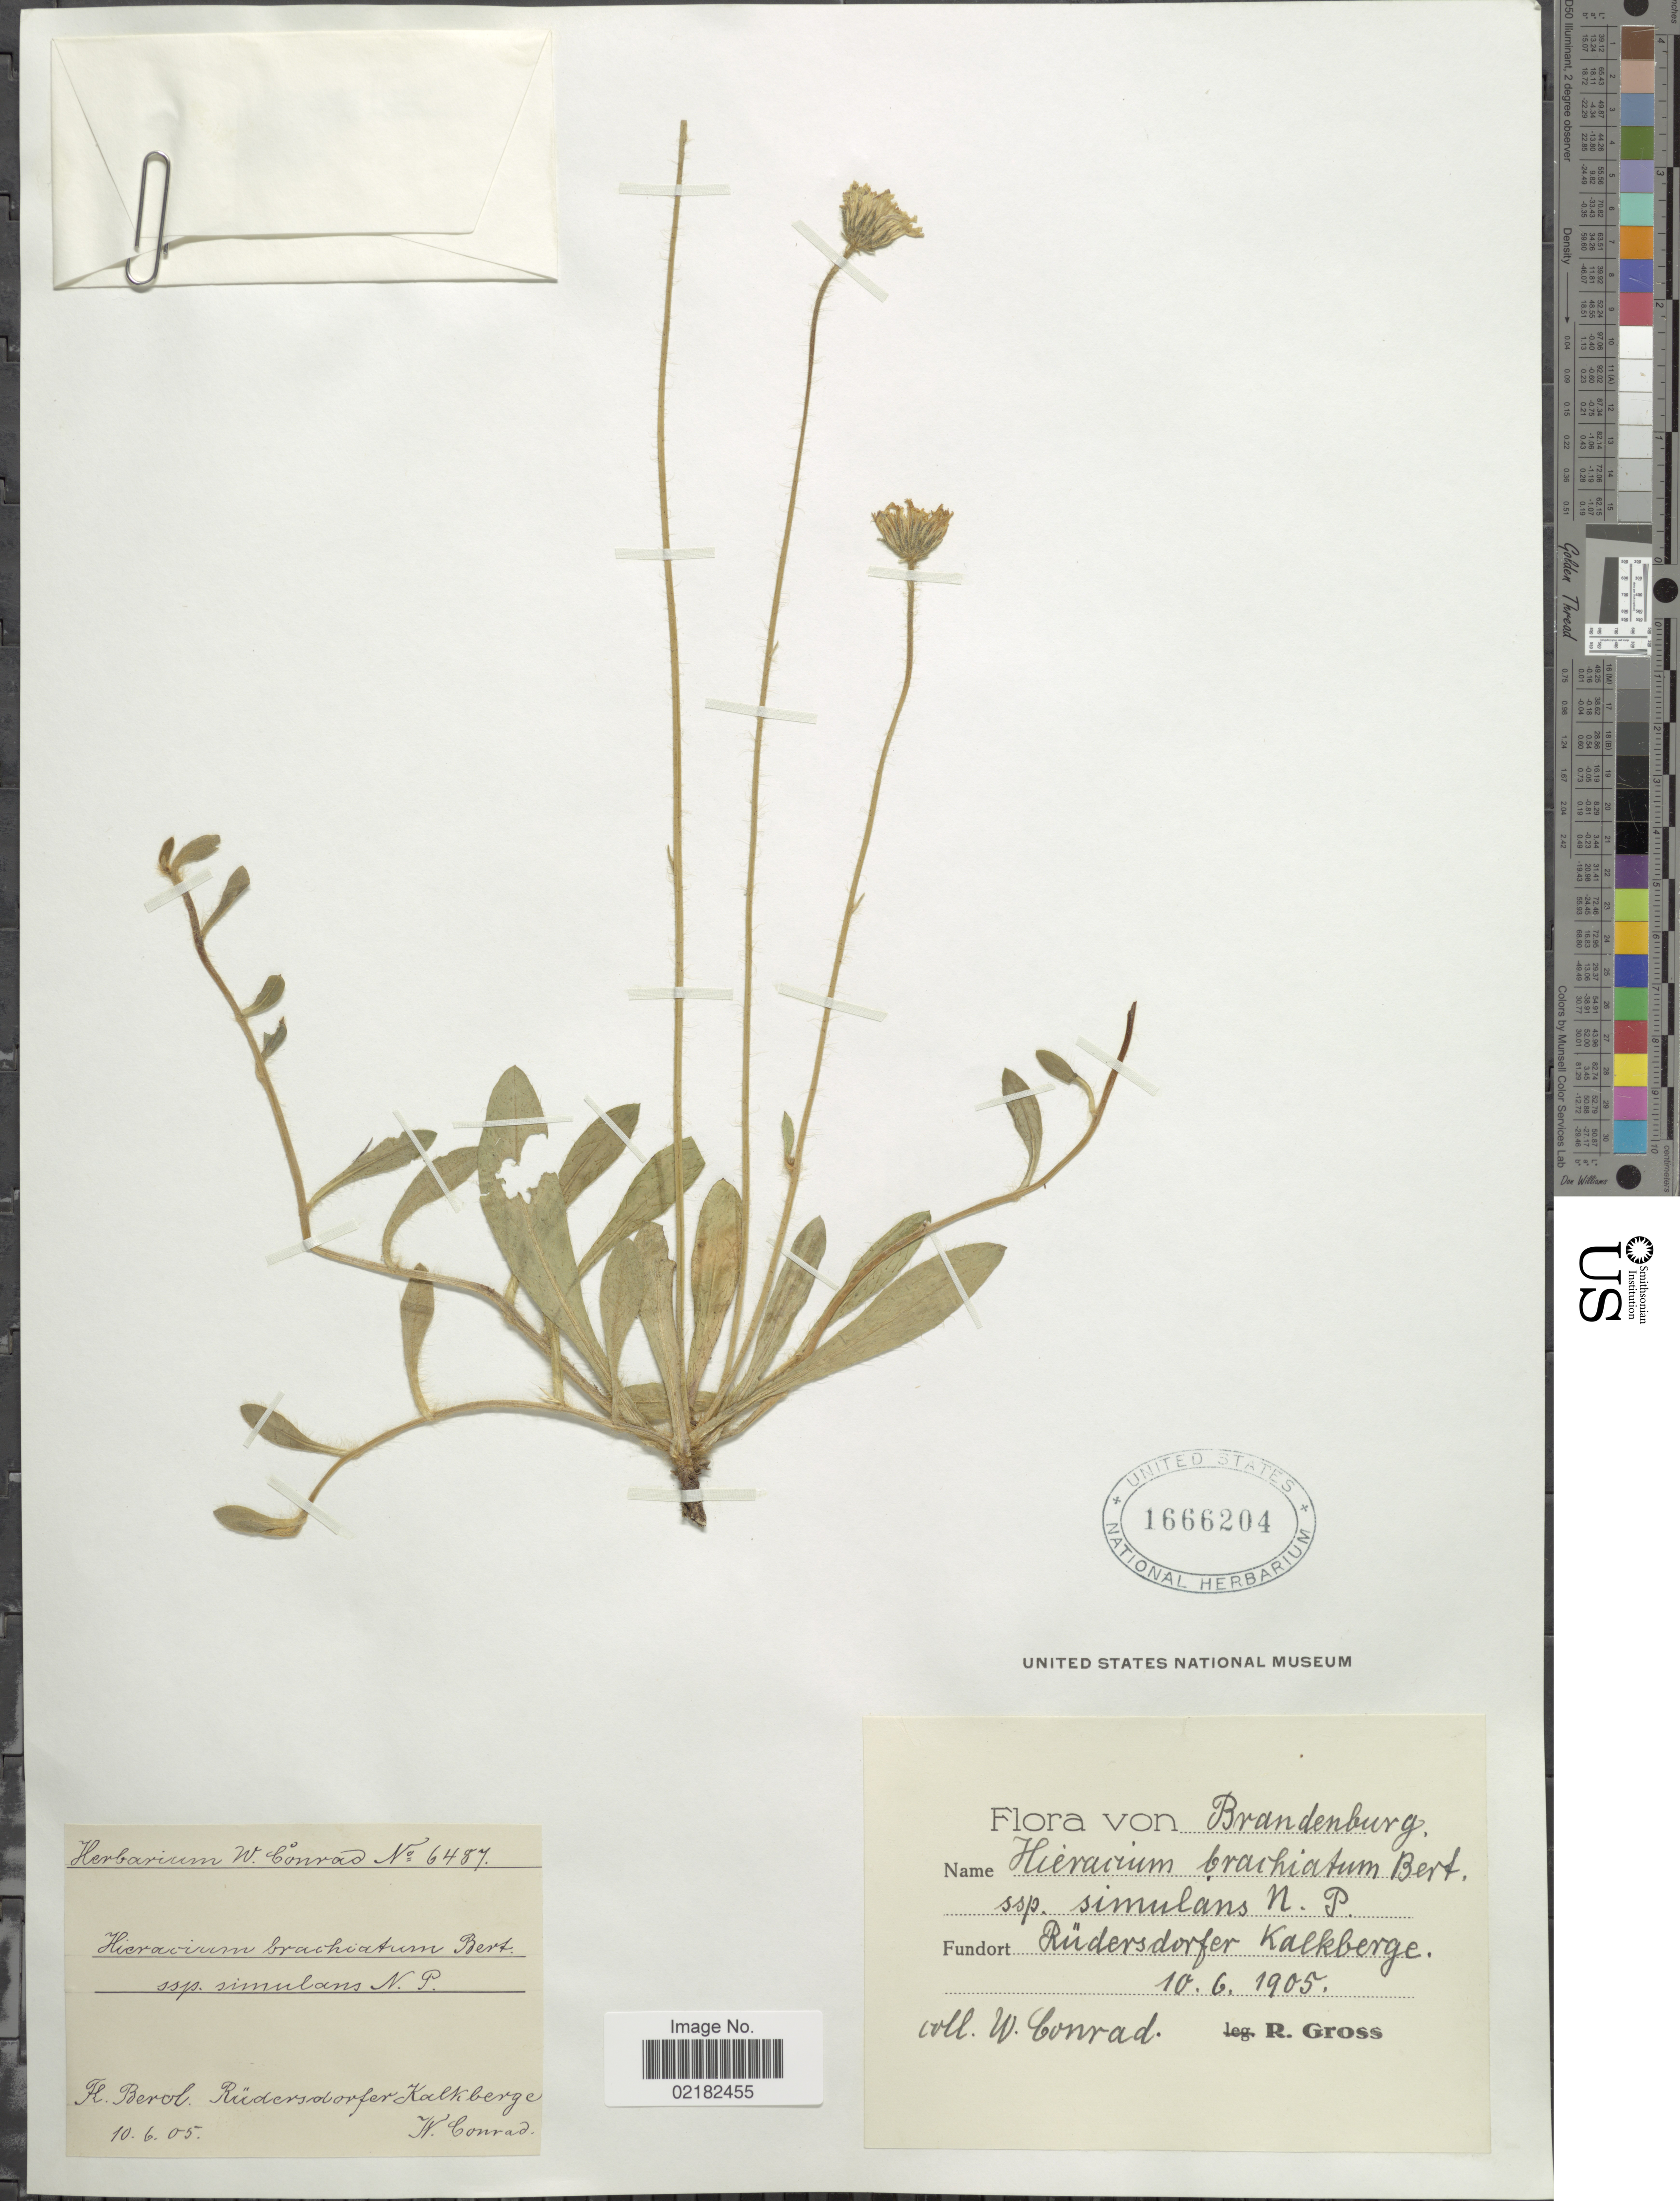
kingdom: Plantae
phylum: Tracheophyta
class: Magnoliopsida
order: Asterales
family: Asteraceae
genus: Pilosella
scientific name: Pilosella brachiata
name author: (DC.) F.W. Schultz & Sch. Bip.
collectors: W. Conrad & R. Gross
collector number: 6487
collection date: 1905-06-10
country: Germany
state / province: Brandenburg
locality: Berol, Rudersdorfer Kalkberge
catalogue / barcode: US 1666204